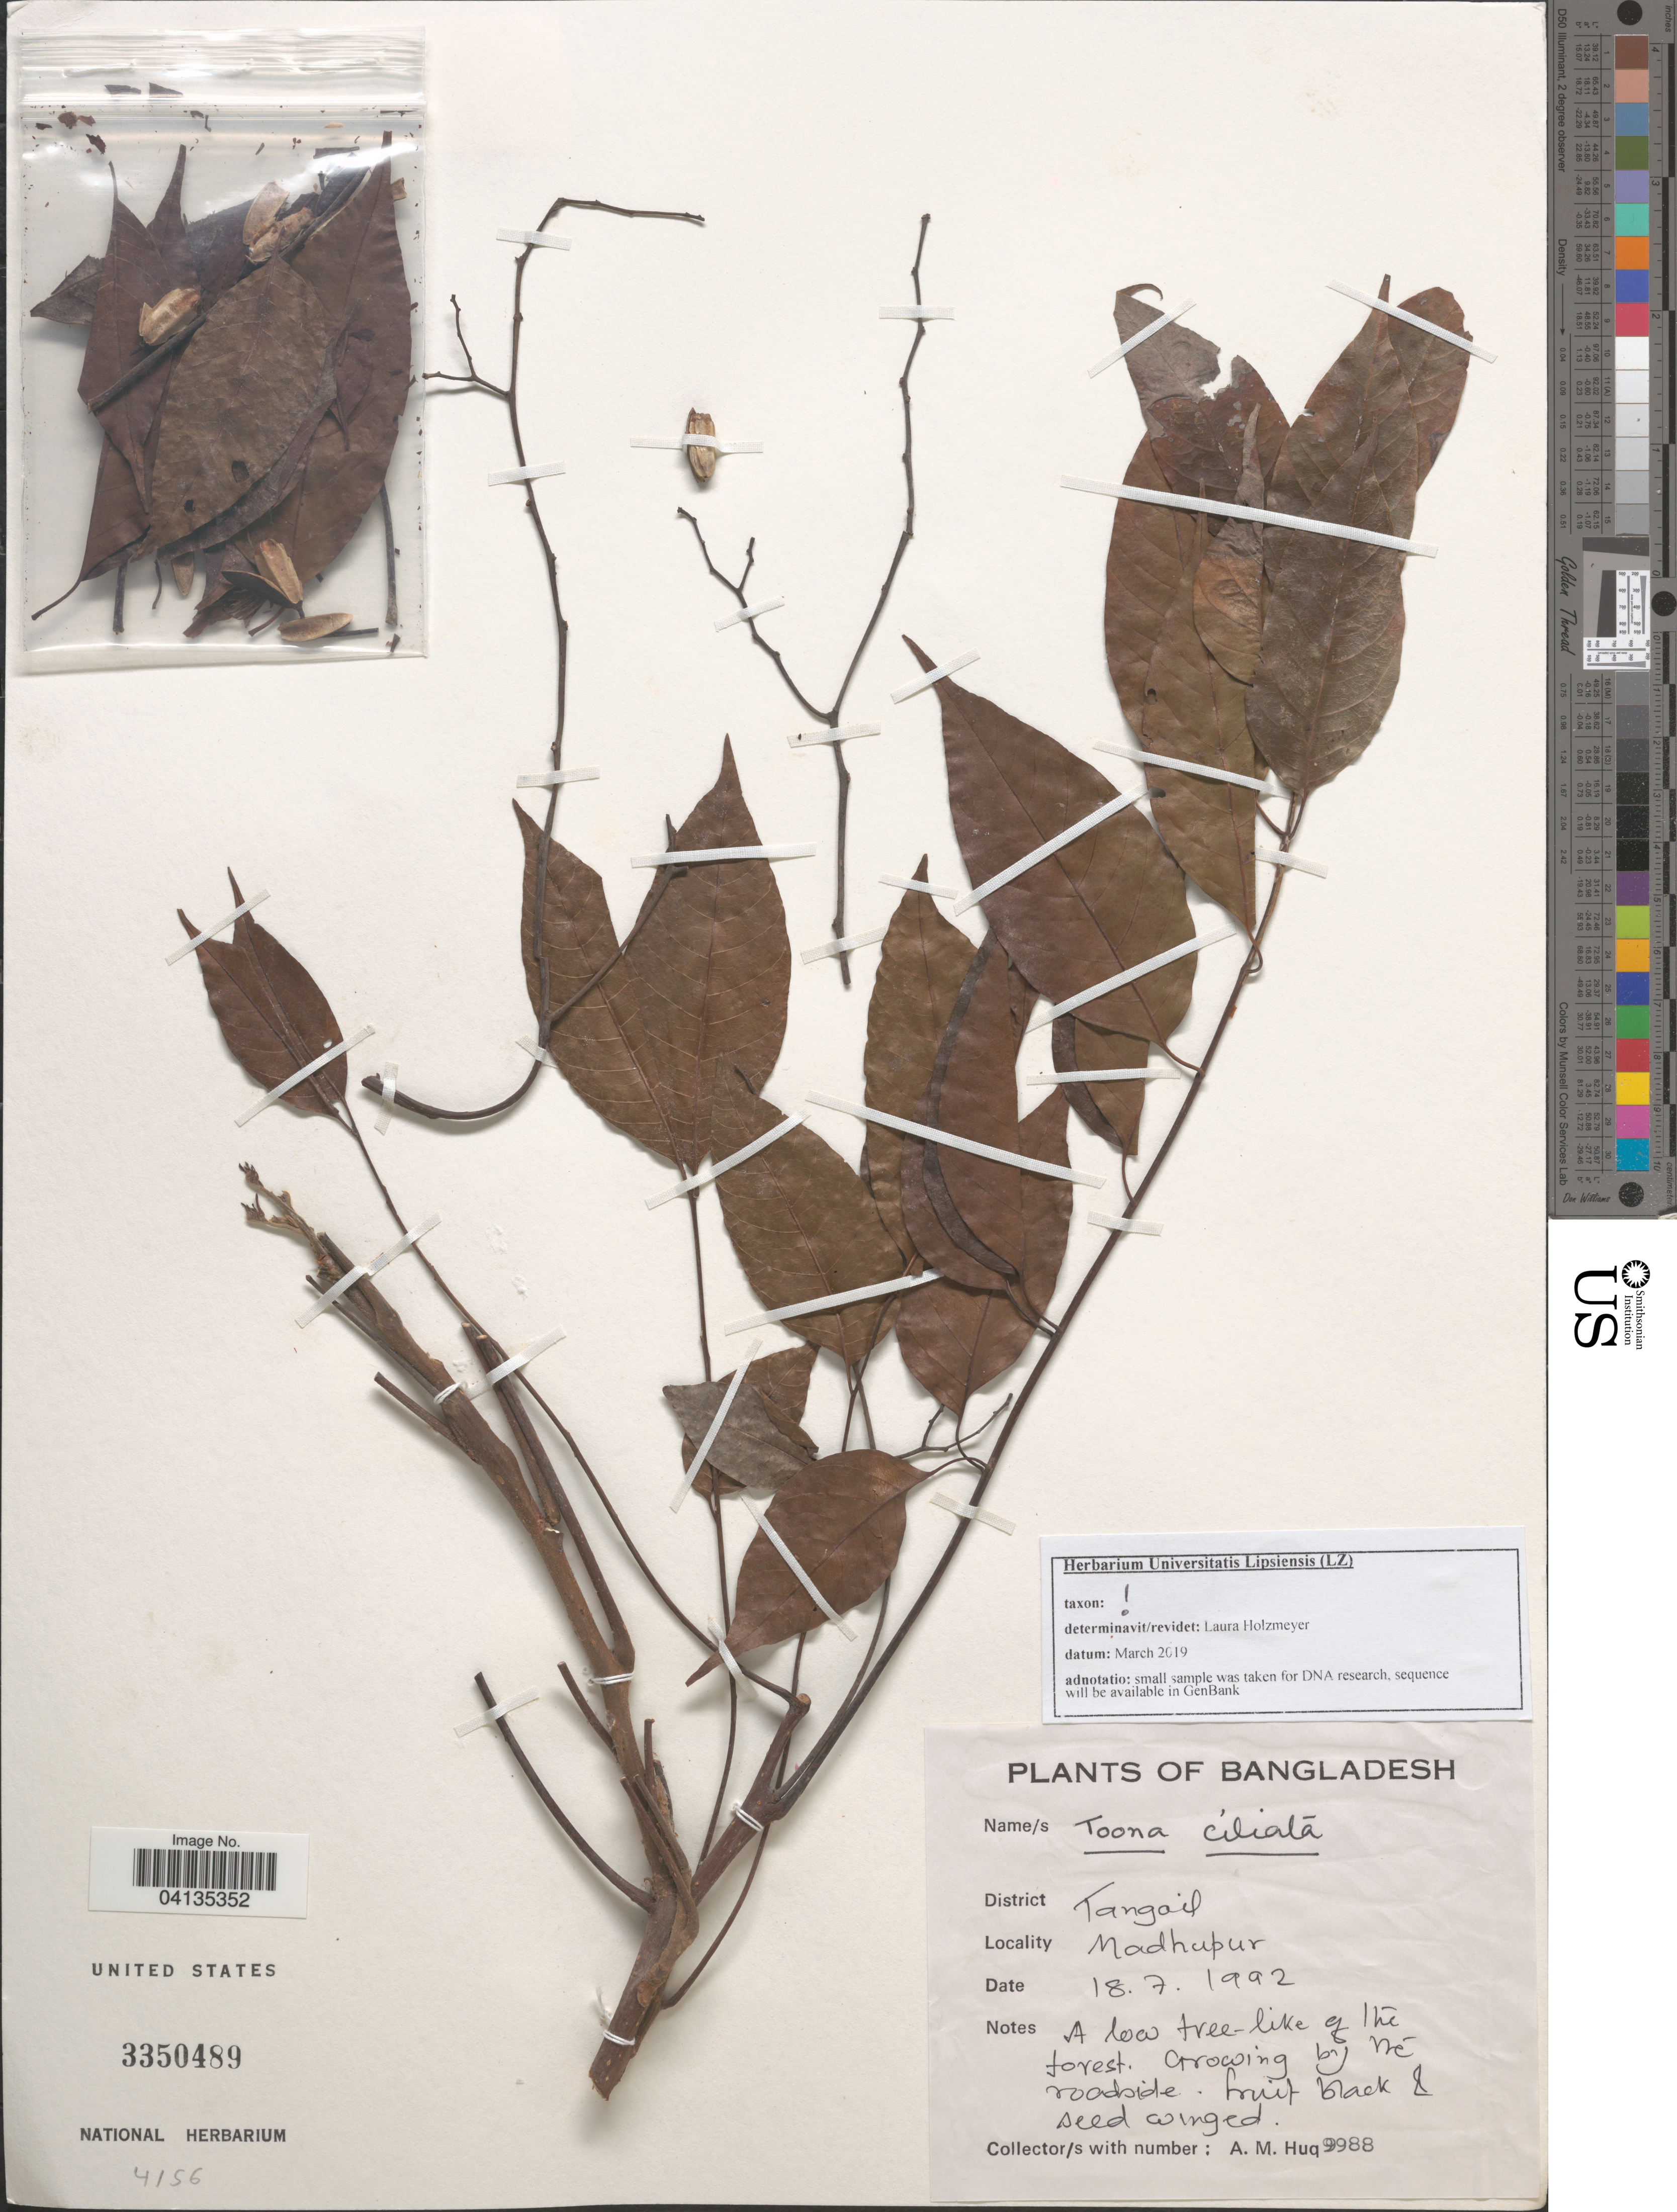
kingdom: Plantae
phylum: Tracheophyta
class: Magnoliopsida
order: Sapindales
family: Meliaceae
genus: Toona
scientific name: Toona ciliata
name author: M. Roem.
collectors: A. Hug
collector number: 9988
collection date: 1992-07-18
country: Bangladesh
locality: District Tangail. Madhupur.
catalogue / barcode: US 3350489